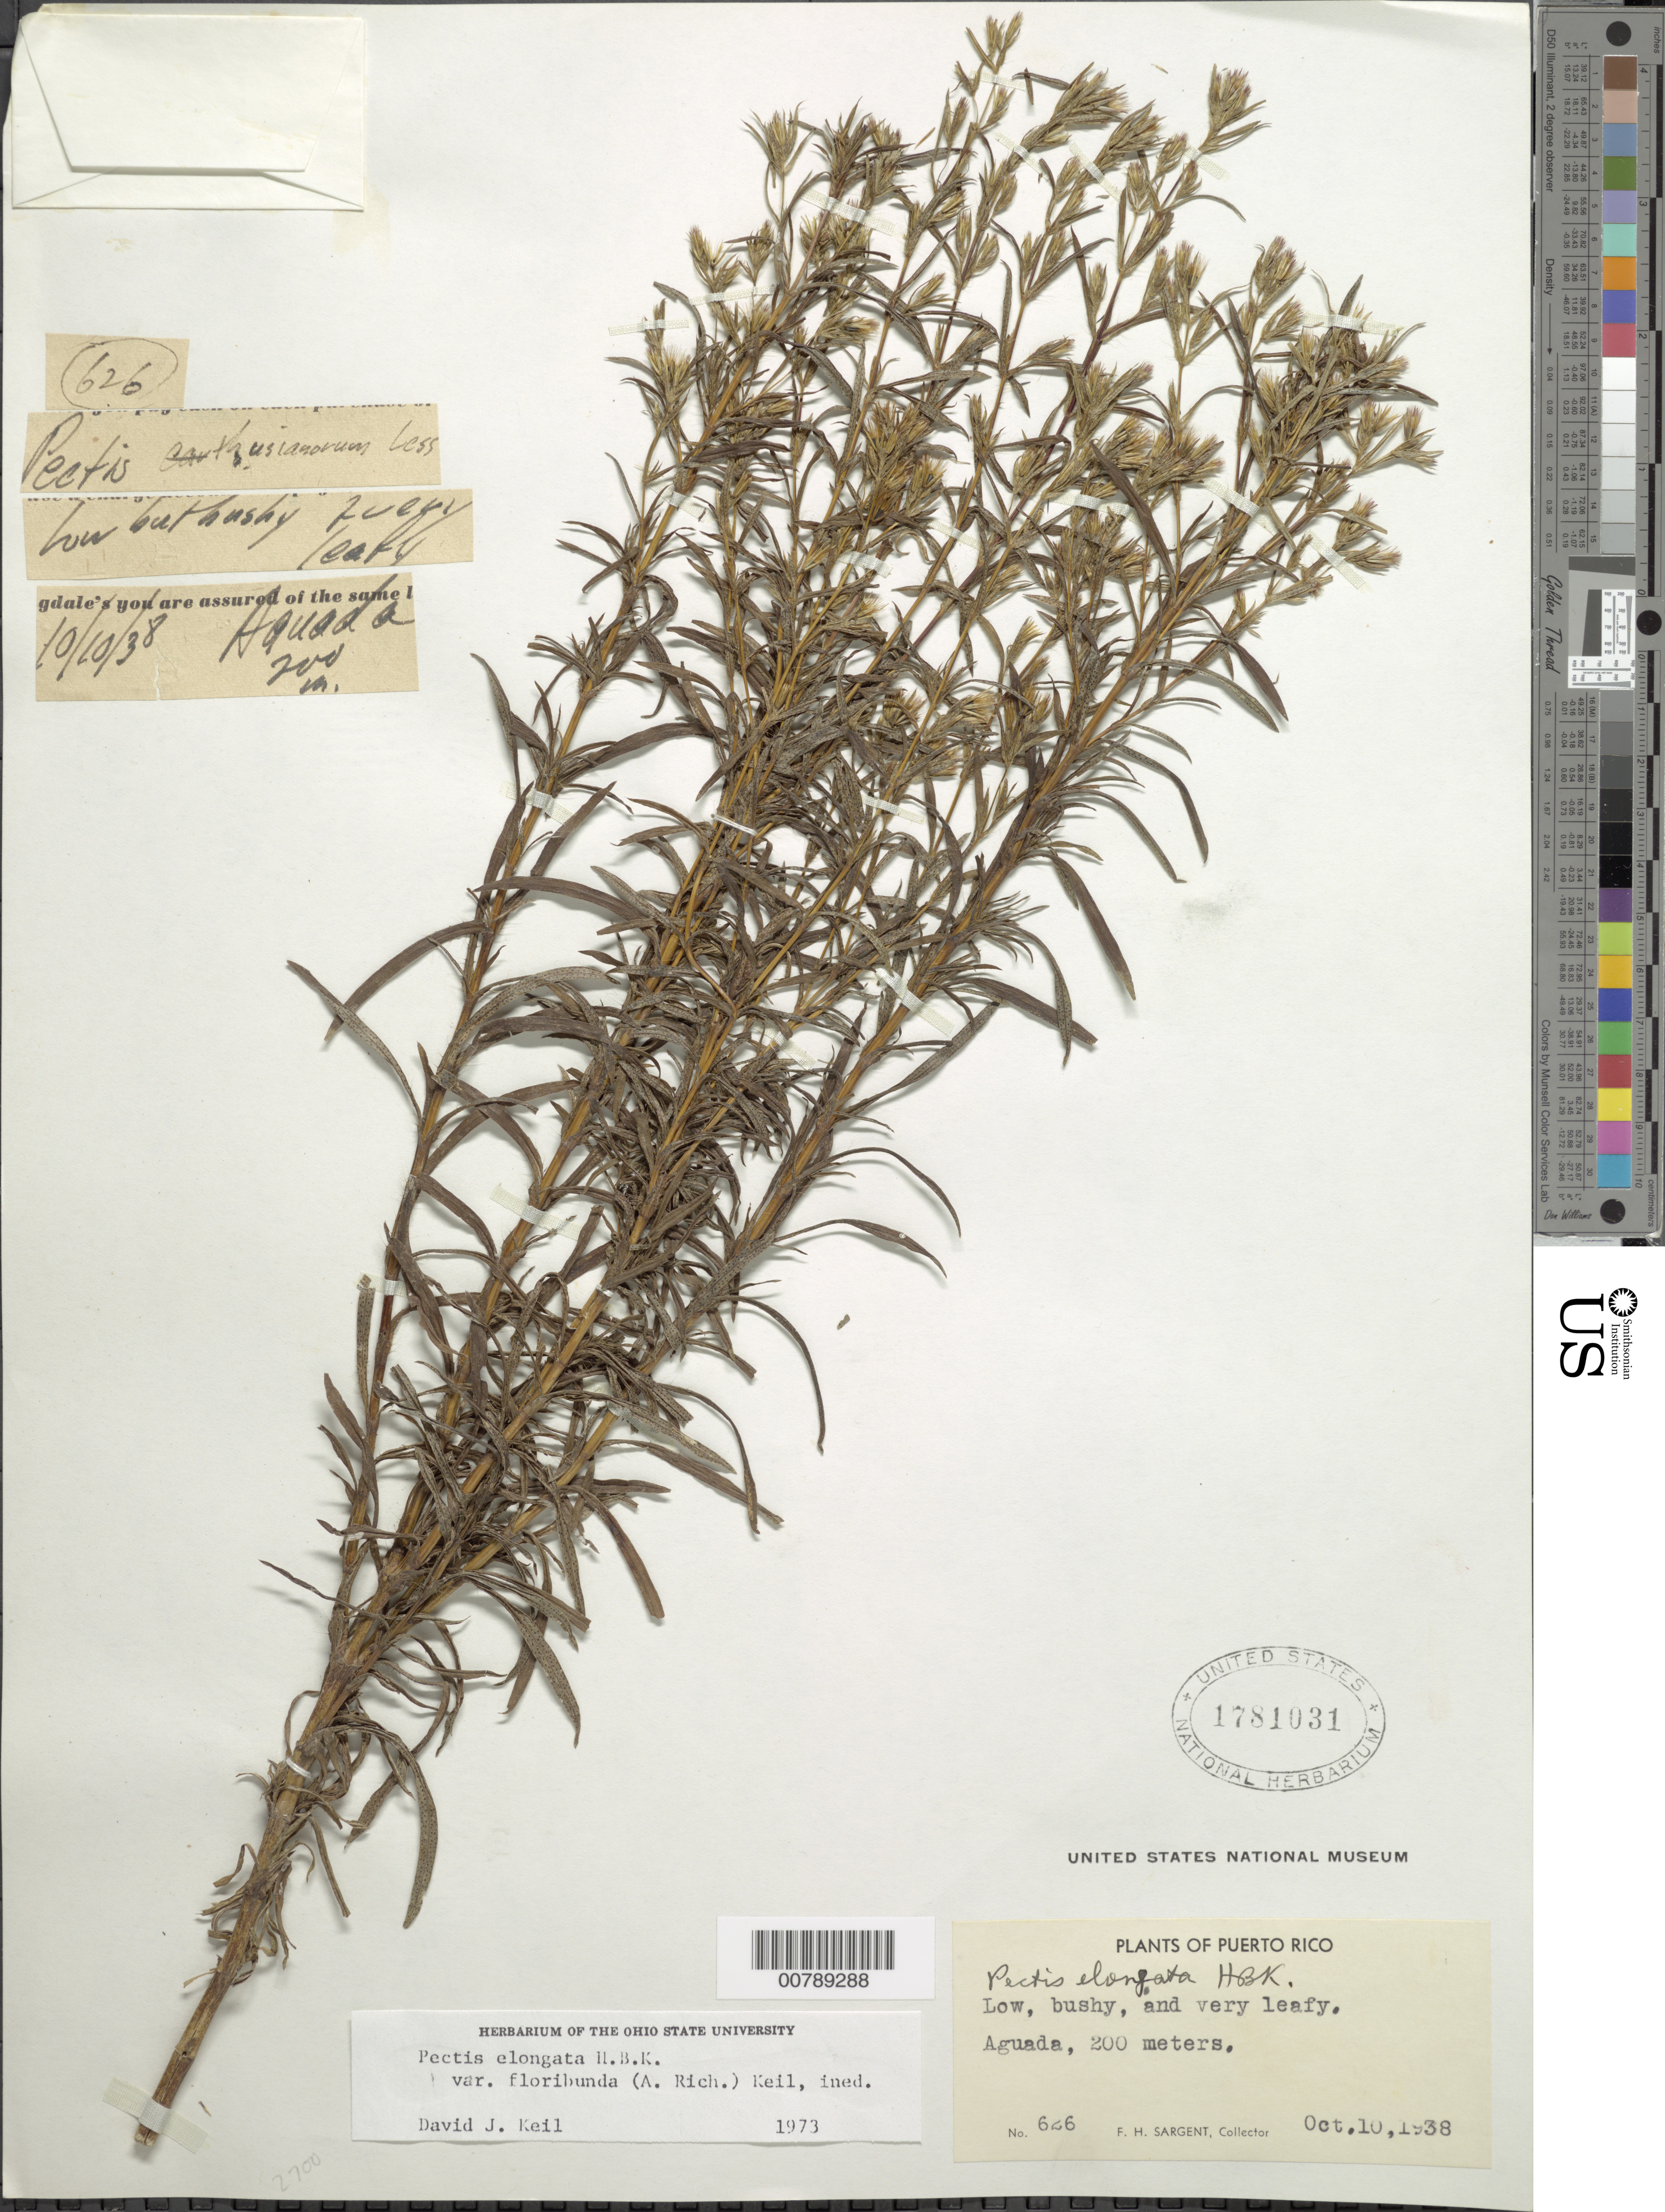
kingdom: Plantae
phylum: Tracheophyta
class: Magnoliopsida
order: Asterales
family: Asteraceae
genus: Pectis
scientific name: Pectis elongata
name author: Kunth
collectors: F. H. Sargent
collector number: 626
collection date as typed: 10 Oct 1938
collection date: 1938-10-10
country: Puerto Rico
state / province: Aguada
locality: Aguada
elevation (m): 200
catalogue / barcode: US 1781031